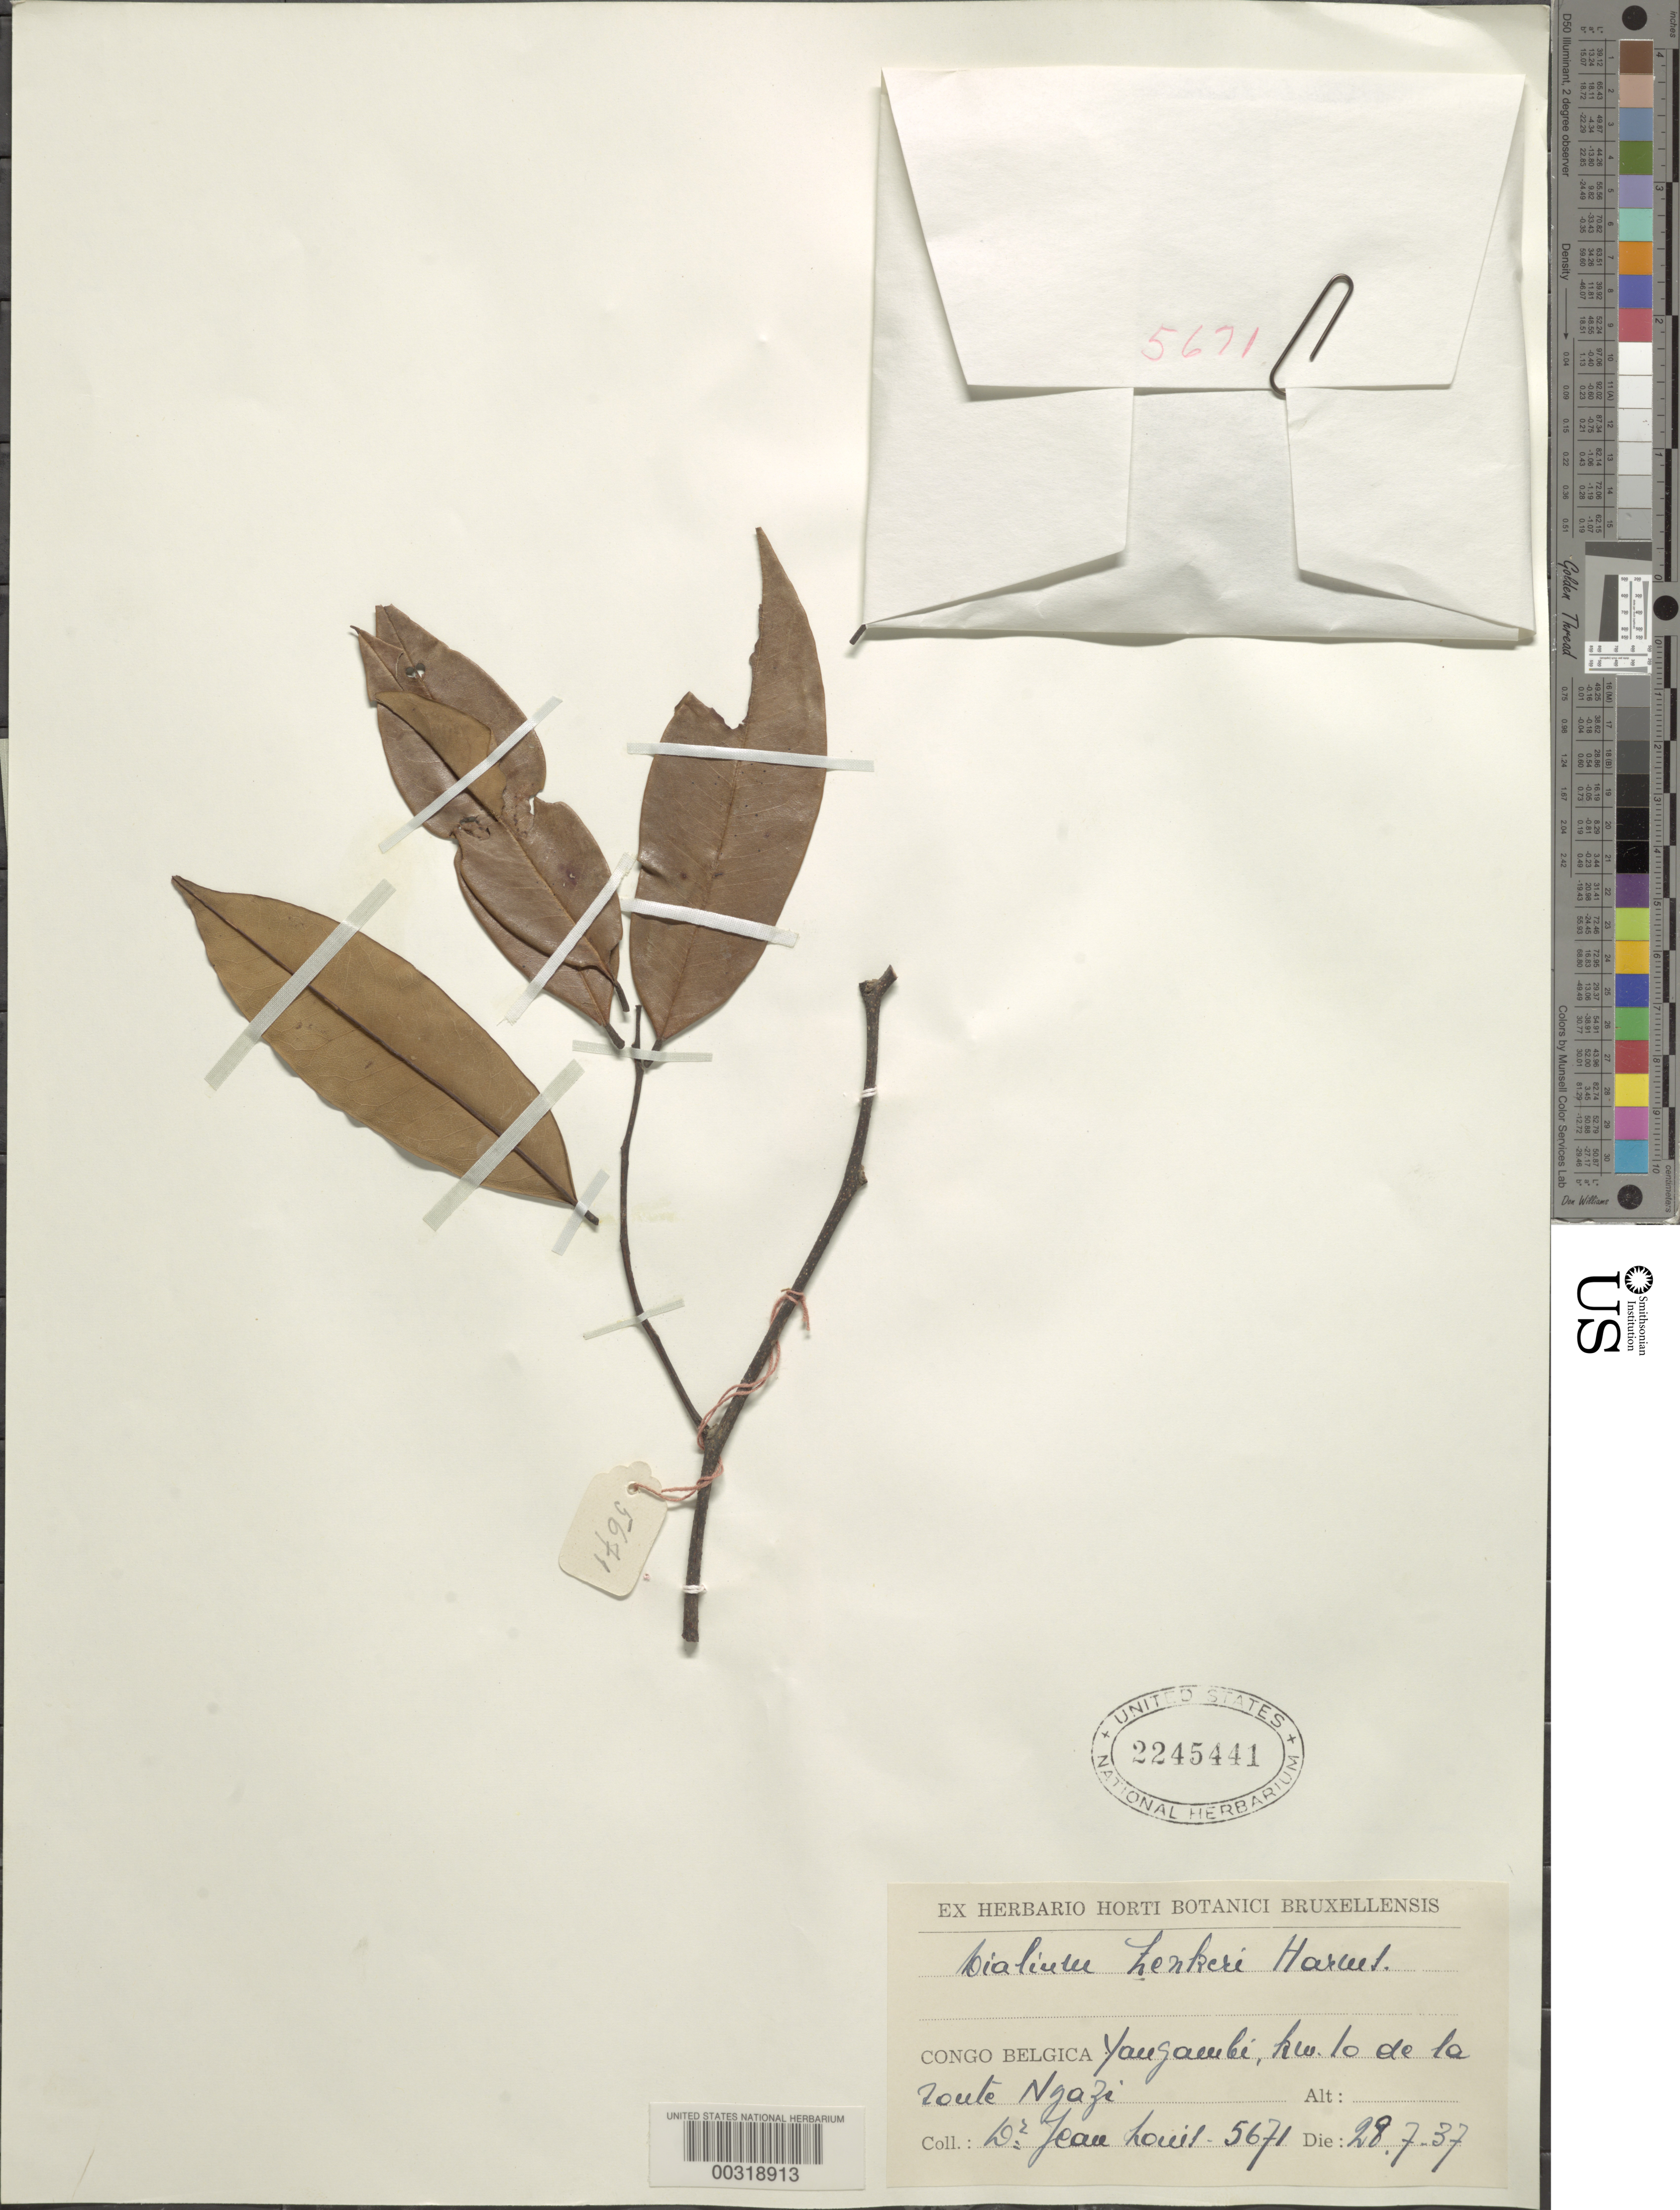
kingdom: Plantae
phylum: Tracheophyta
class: Magnoliopsida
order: Fabales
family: Fabaceae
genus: Dialium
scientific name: Dialium zenkeri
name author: Harms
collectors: J. Louis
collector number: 5671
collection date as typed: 28 Jul 1937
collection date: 1937-07-28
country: Congo, Democratic Republic of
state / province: Tshopo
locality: Yangambi, km 10 on the route to ngazi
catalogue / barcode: US 2245441